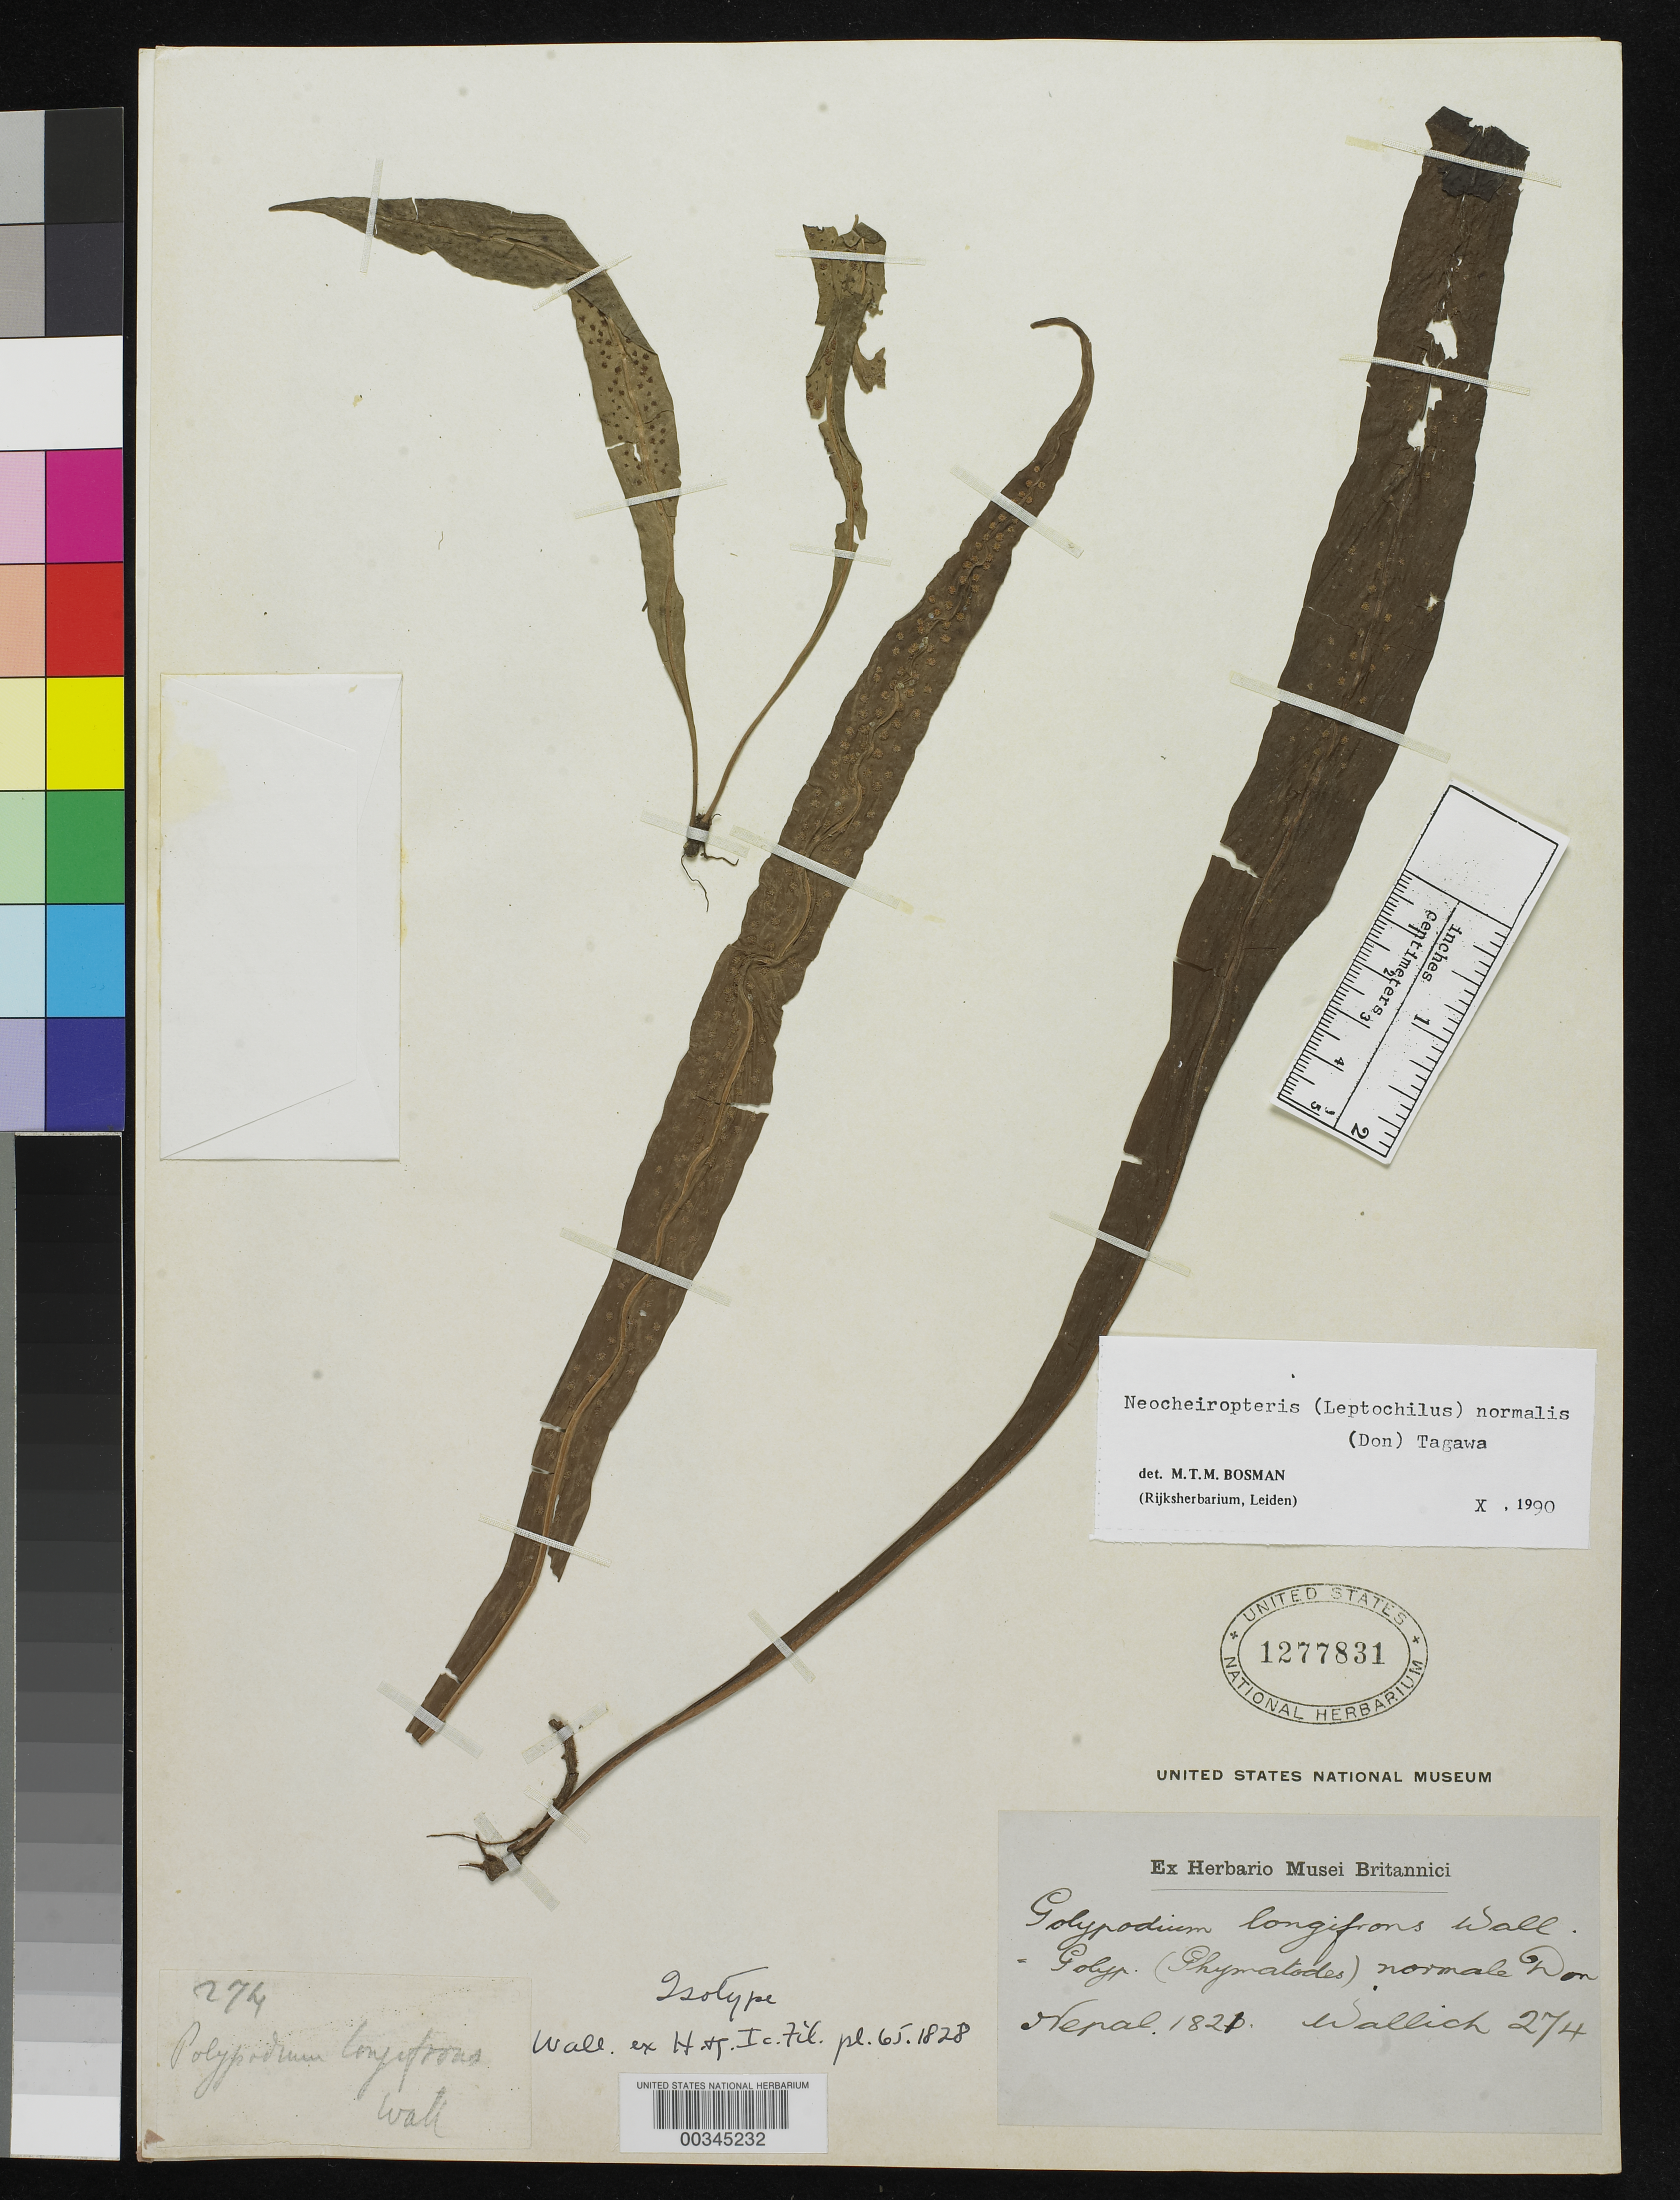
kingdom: Plantae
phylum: Tracheophyta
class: Polypodiopsida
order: Polypodiales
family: Polypodiaceae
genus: Polypodium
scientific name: Polypodium longifrons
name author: Wall. ex Hook. & Grev.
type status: Isotype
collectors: N. Wallich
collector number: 274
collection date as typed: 1821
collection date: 1821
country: Nepal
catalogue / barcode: US 1277831